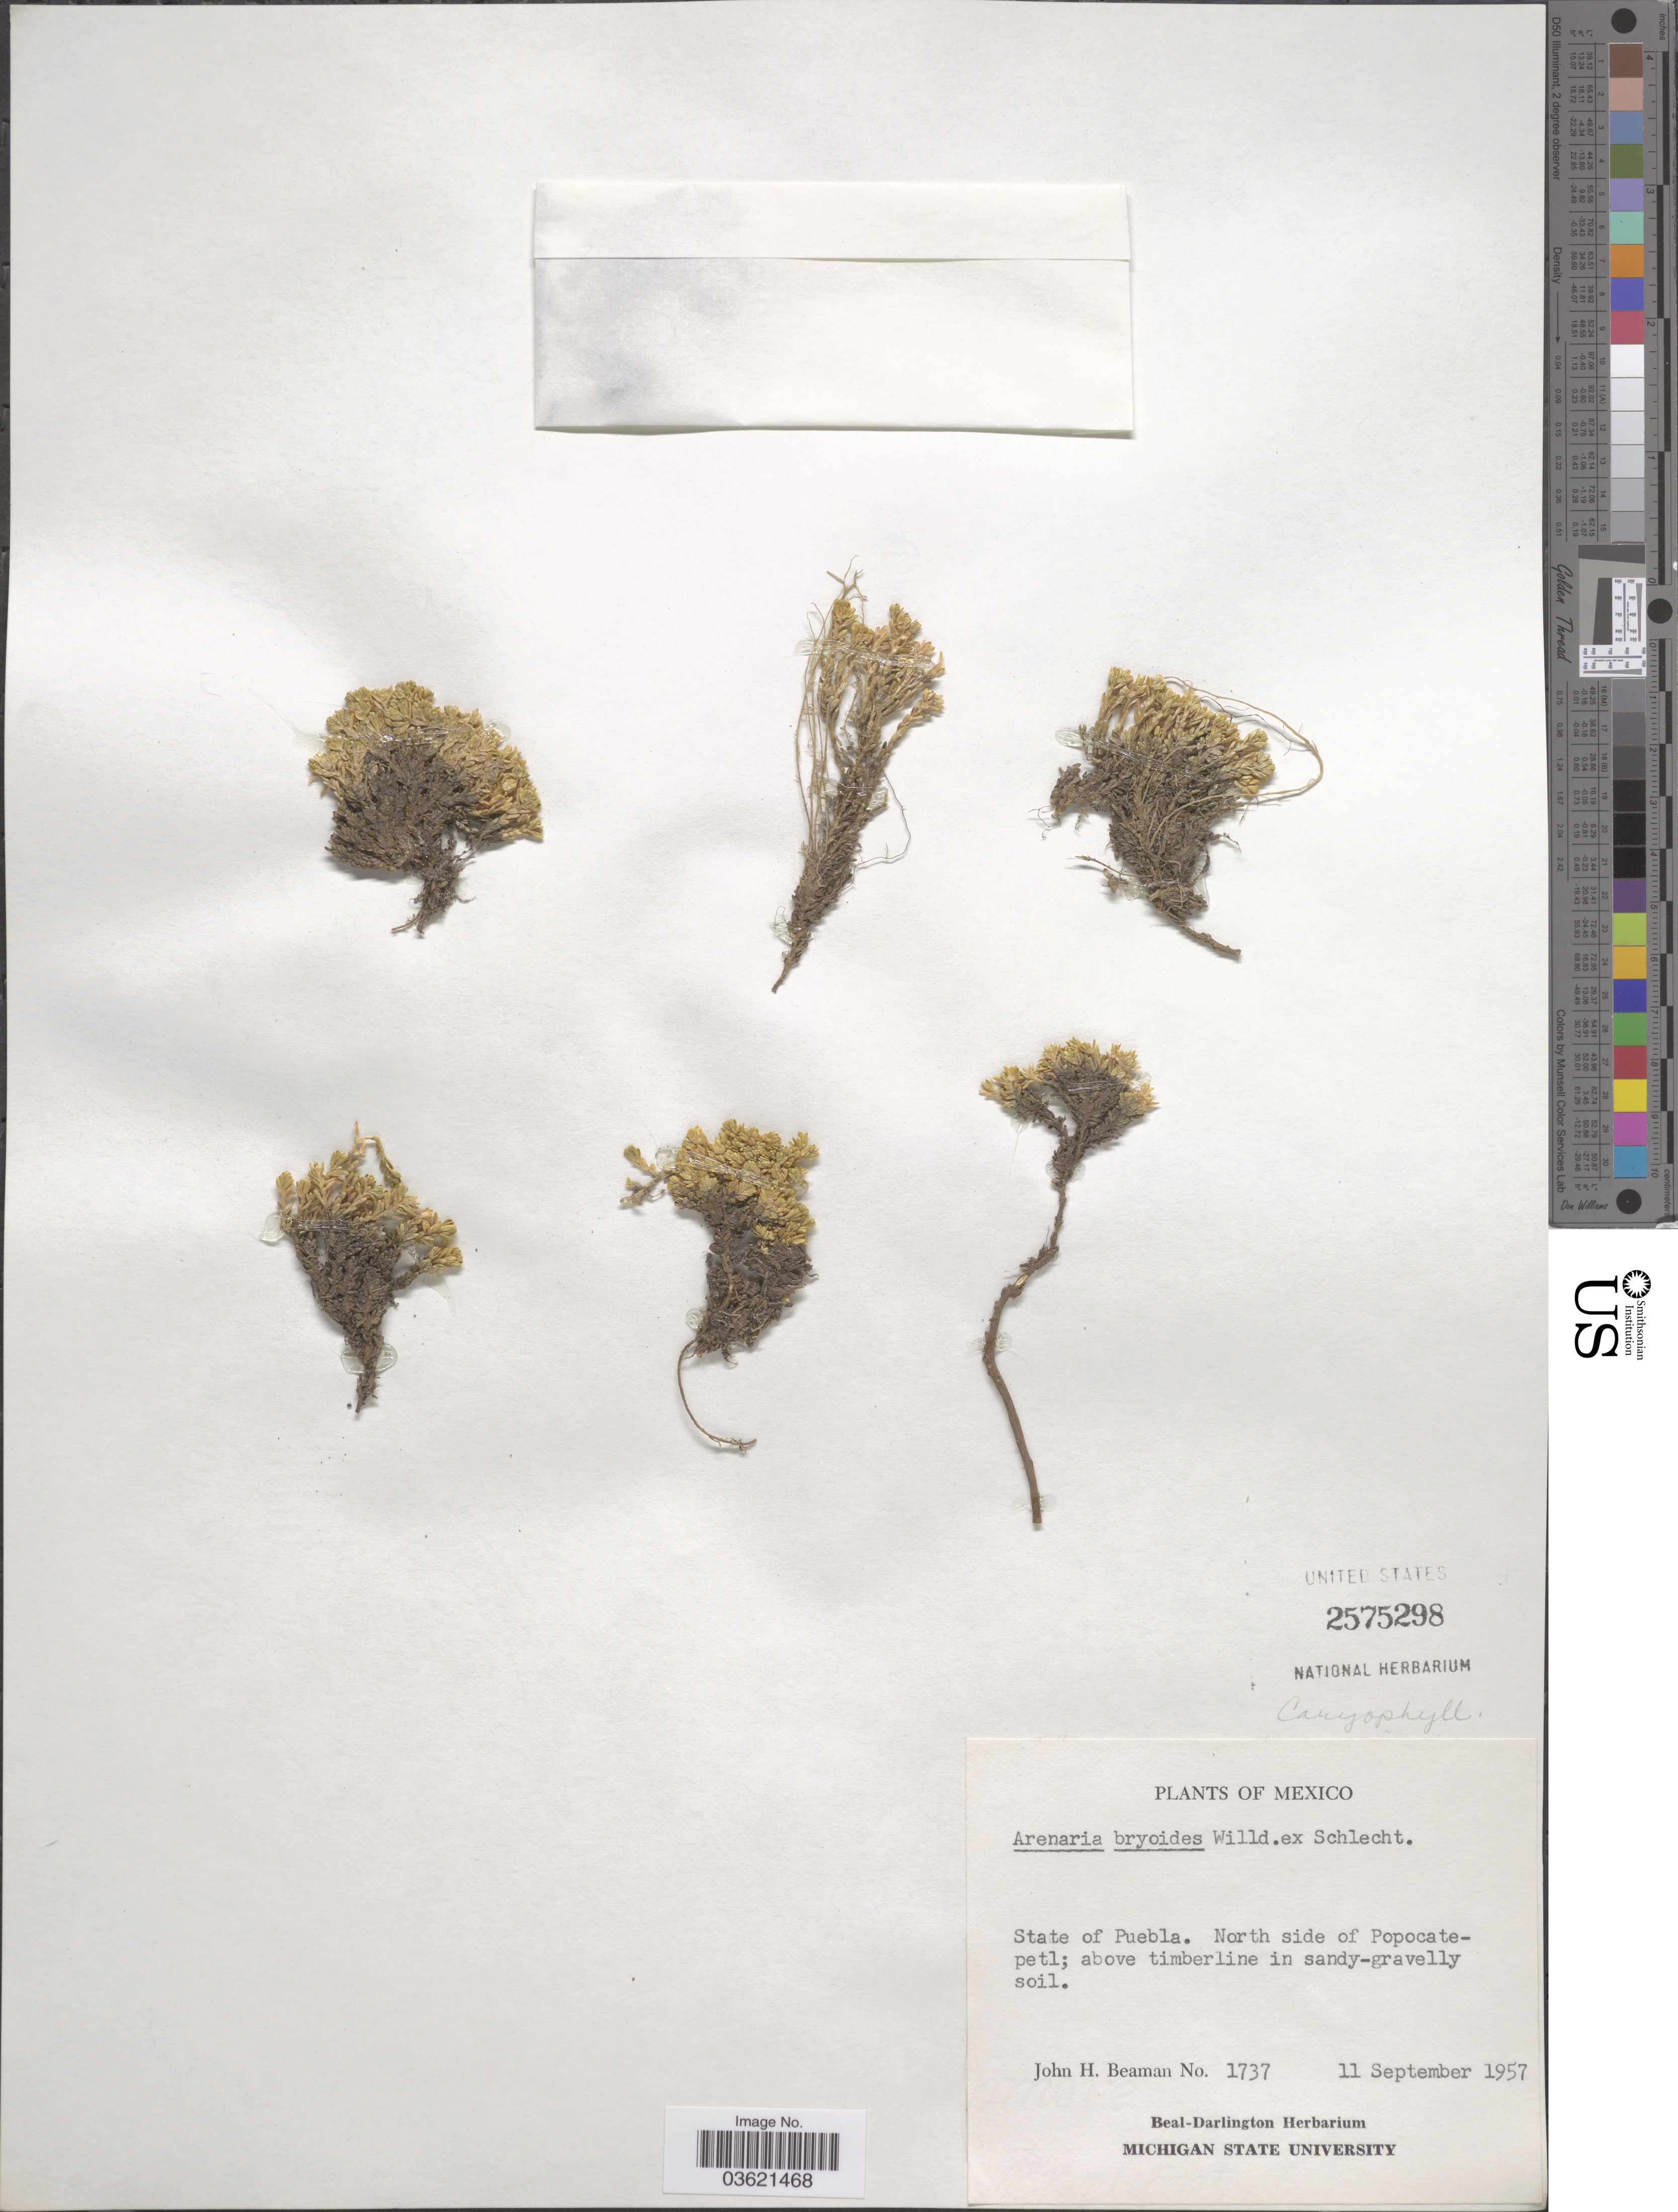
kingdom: Plantae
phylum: Tracheophyta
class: Magnoliopsida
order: Caryophyllales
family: Caryophyllaceae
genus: Arenaria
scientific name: Arenaria bryoides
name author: Willd. ex D.F.K. Schltdl.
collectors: J. H. Beaman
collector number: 1737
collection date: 1957-09-11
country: Mexico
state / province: Puebla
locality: North side of Popocatepetl.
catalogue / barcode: US 2575298